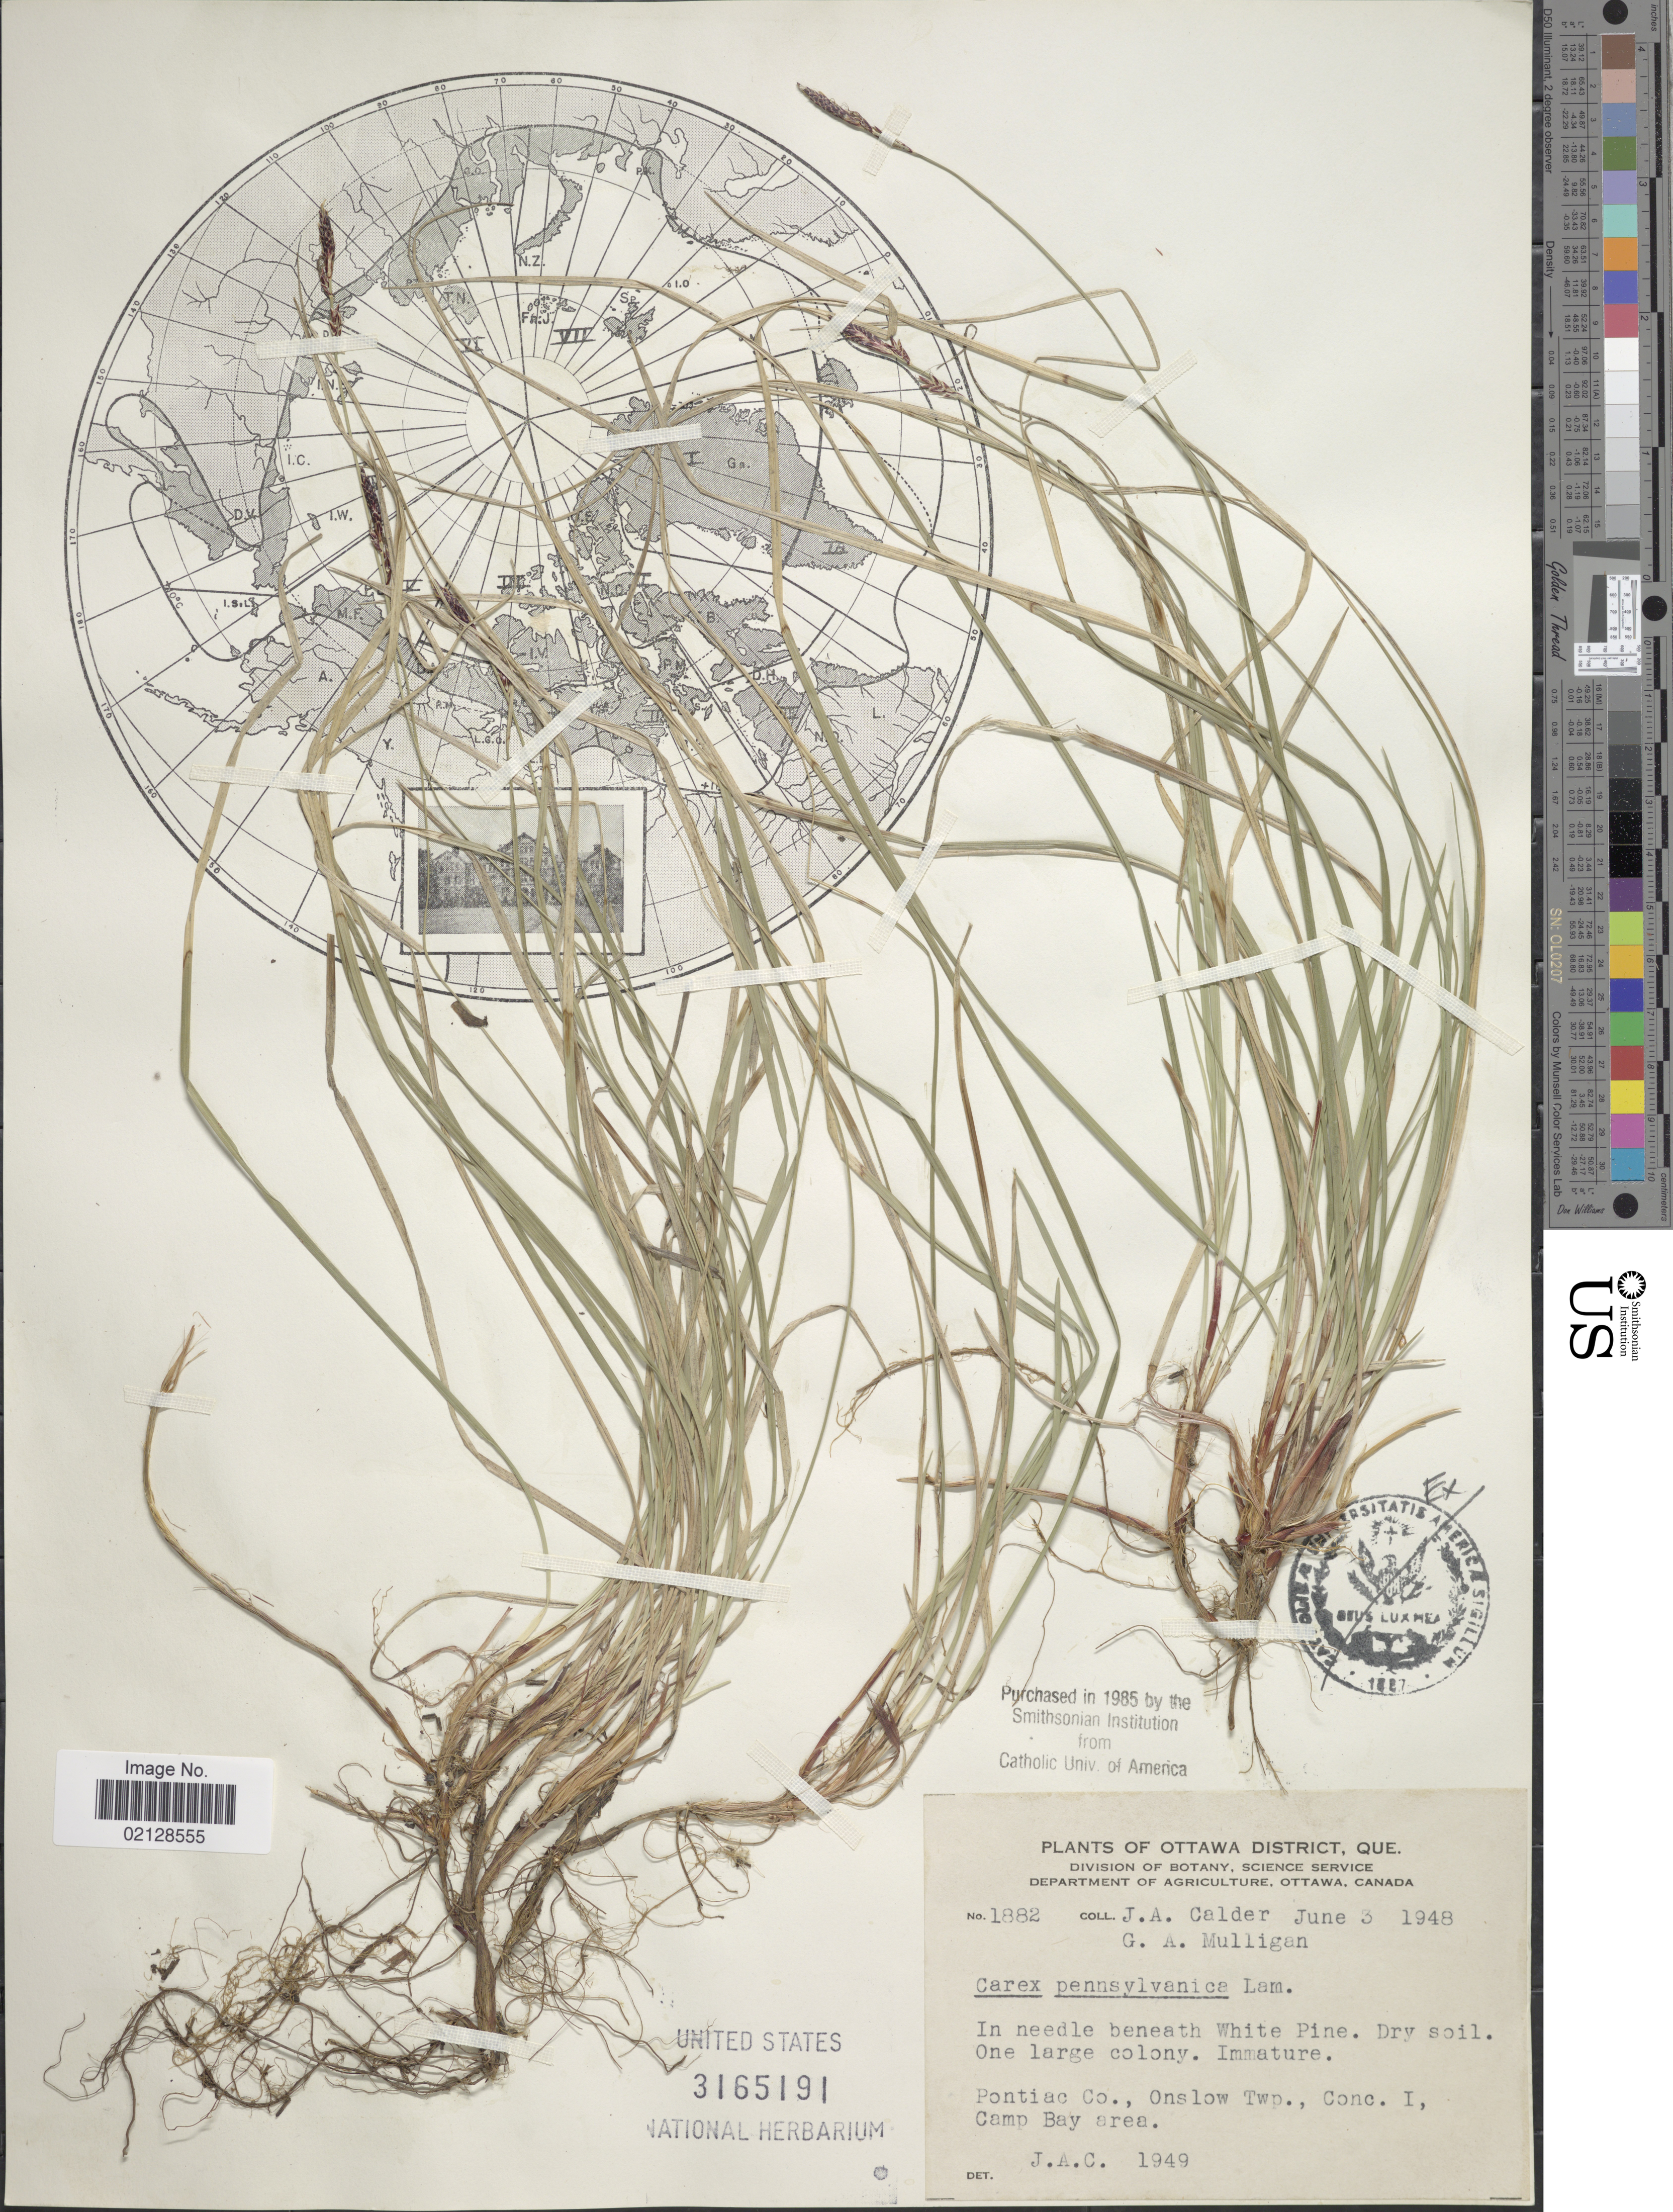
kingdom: Plantae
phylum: Tracheophyta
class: Liliopsida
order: Poales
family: Cyperaceae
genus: Carex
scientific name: Carex pensylvanica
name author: Lam.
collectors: J. A. Calder & G. Mulligan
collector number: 1882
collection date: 1948-06-03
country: Canada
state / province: Quebec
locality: Ottawa District, Que., In needle beneath White Pine, Pontiac Co., Onslow Twp., Conc. I., Camp Bay area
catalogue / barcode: US 3165191